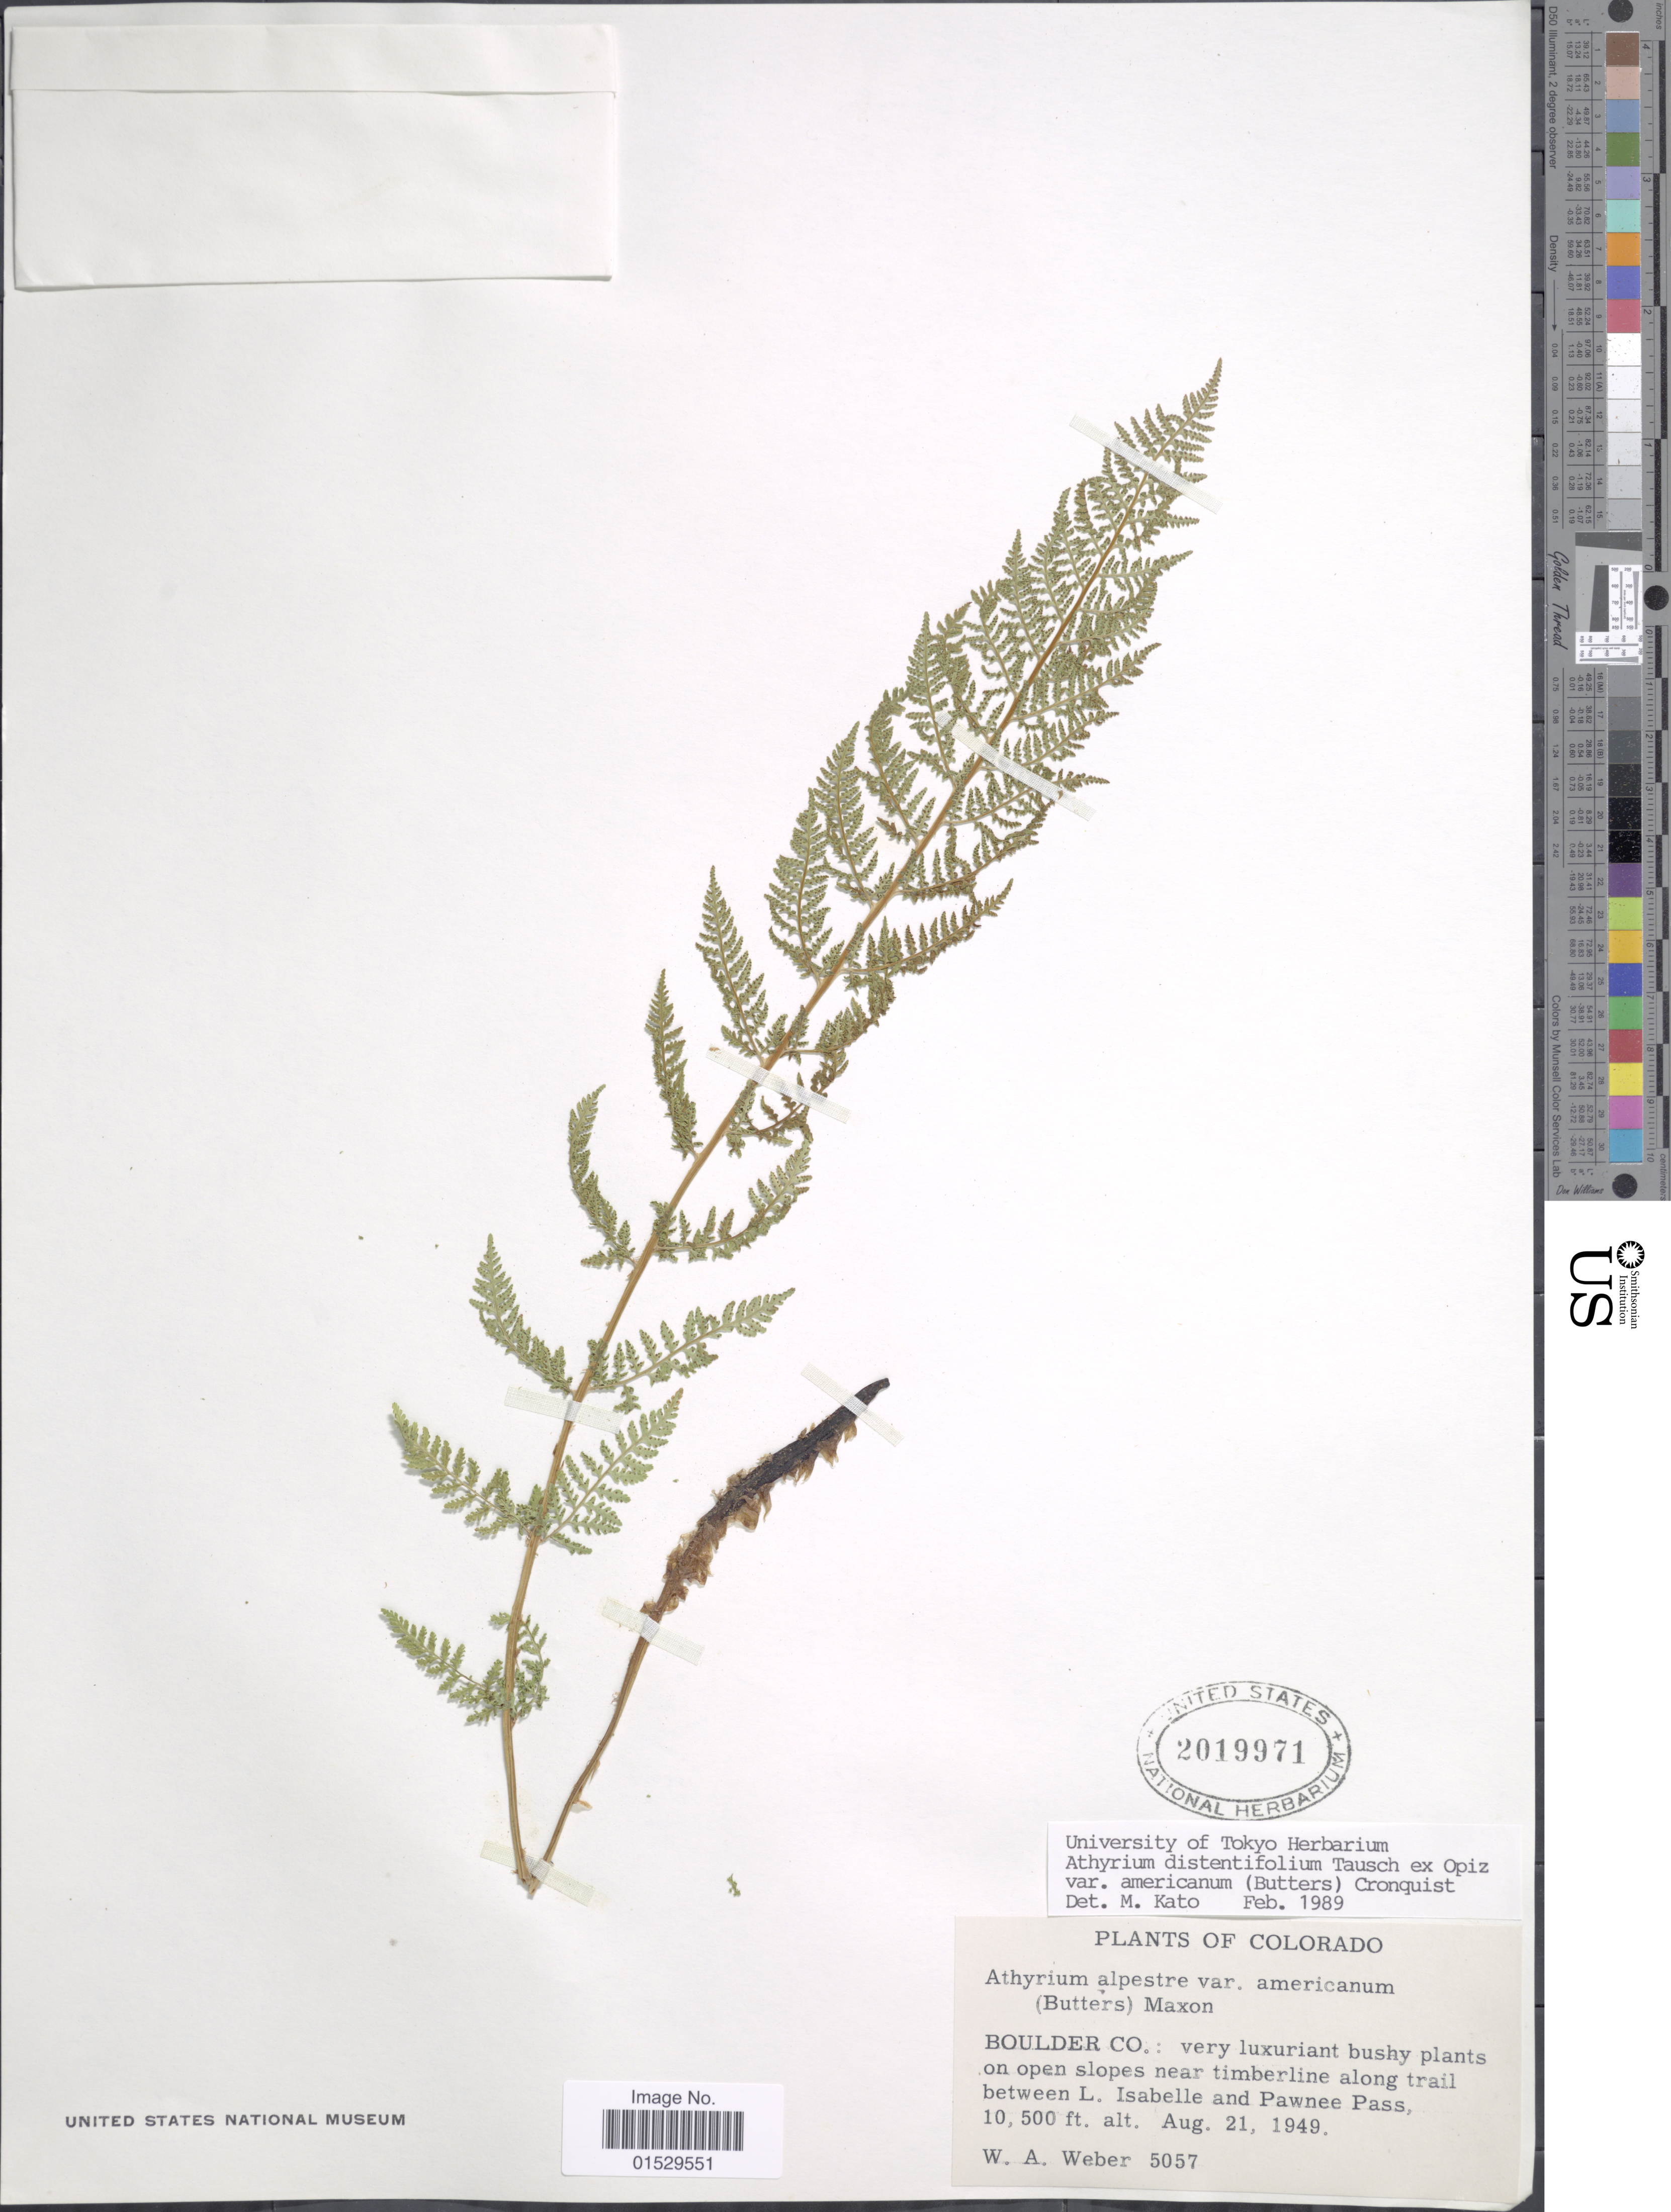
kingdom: Plantae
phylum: Tracheophyta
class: Polypodiopsida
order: Polypodiales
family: Athyriaceae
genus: Athyrium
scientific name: Athyrium distentifolilum subsp. americanum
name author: (Butters) Hultén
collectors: W. A. Weber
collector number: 5057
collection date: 1949-08-21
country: United States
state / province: Colorado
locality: Boulder Co.: open slopes near timberline along trail between L. Isabelle and Pawnee Pass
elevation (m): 3200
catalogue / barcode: US 2019971